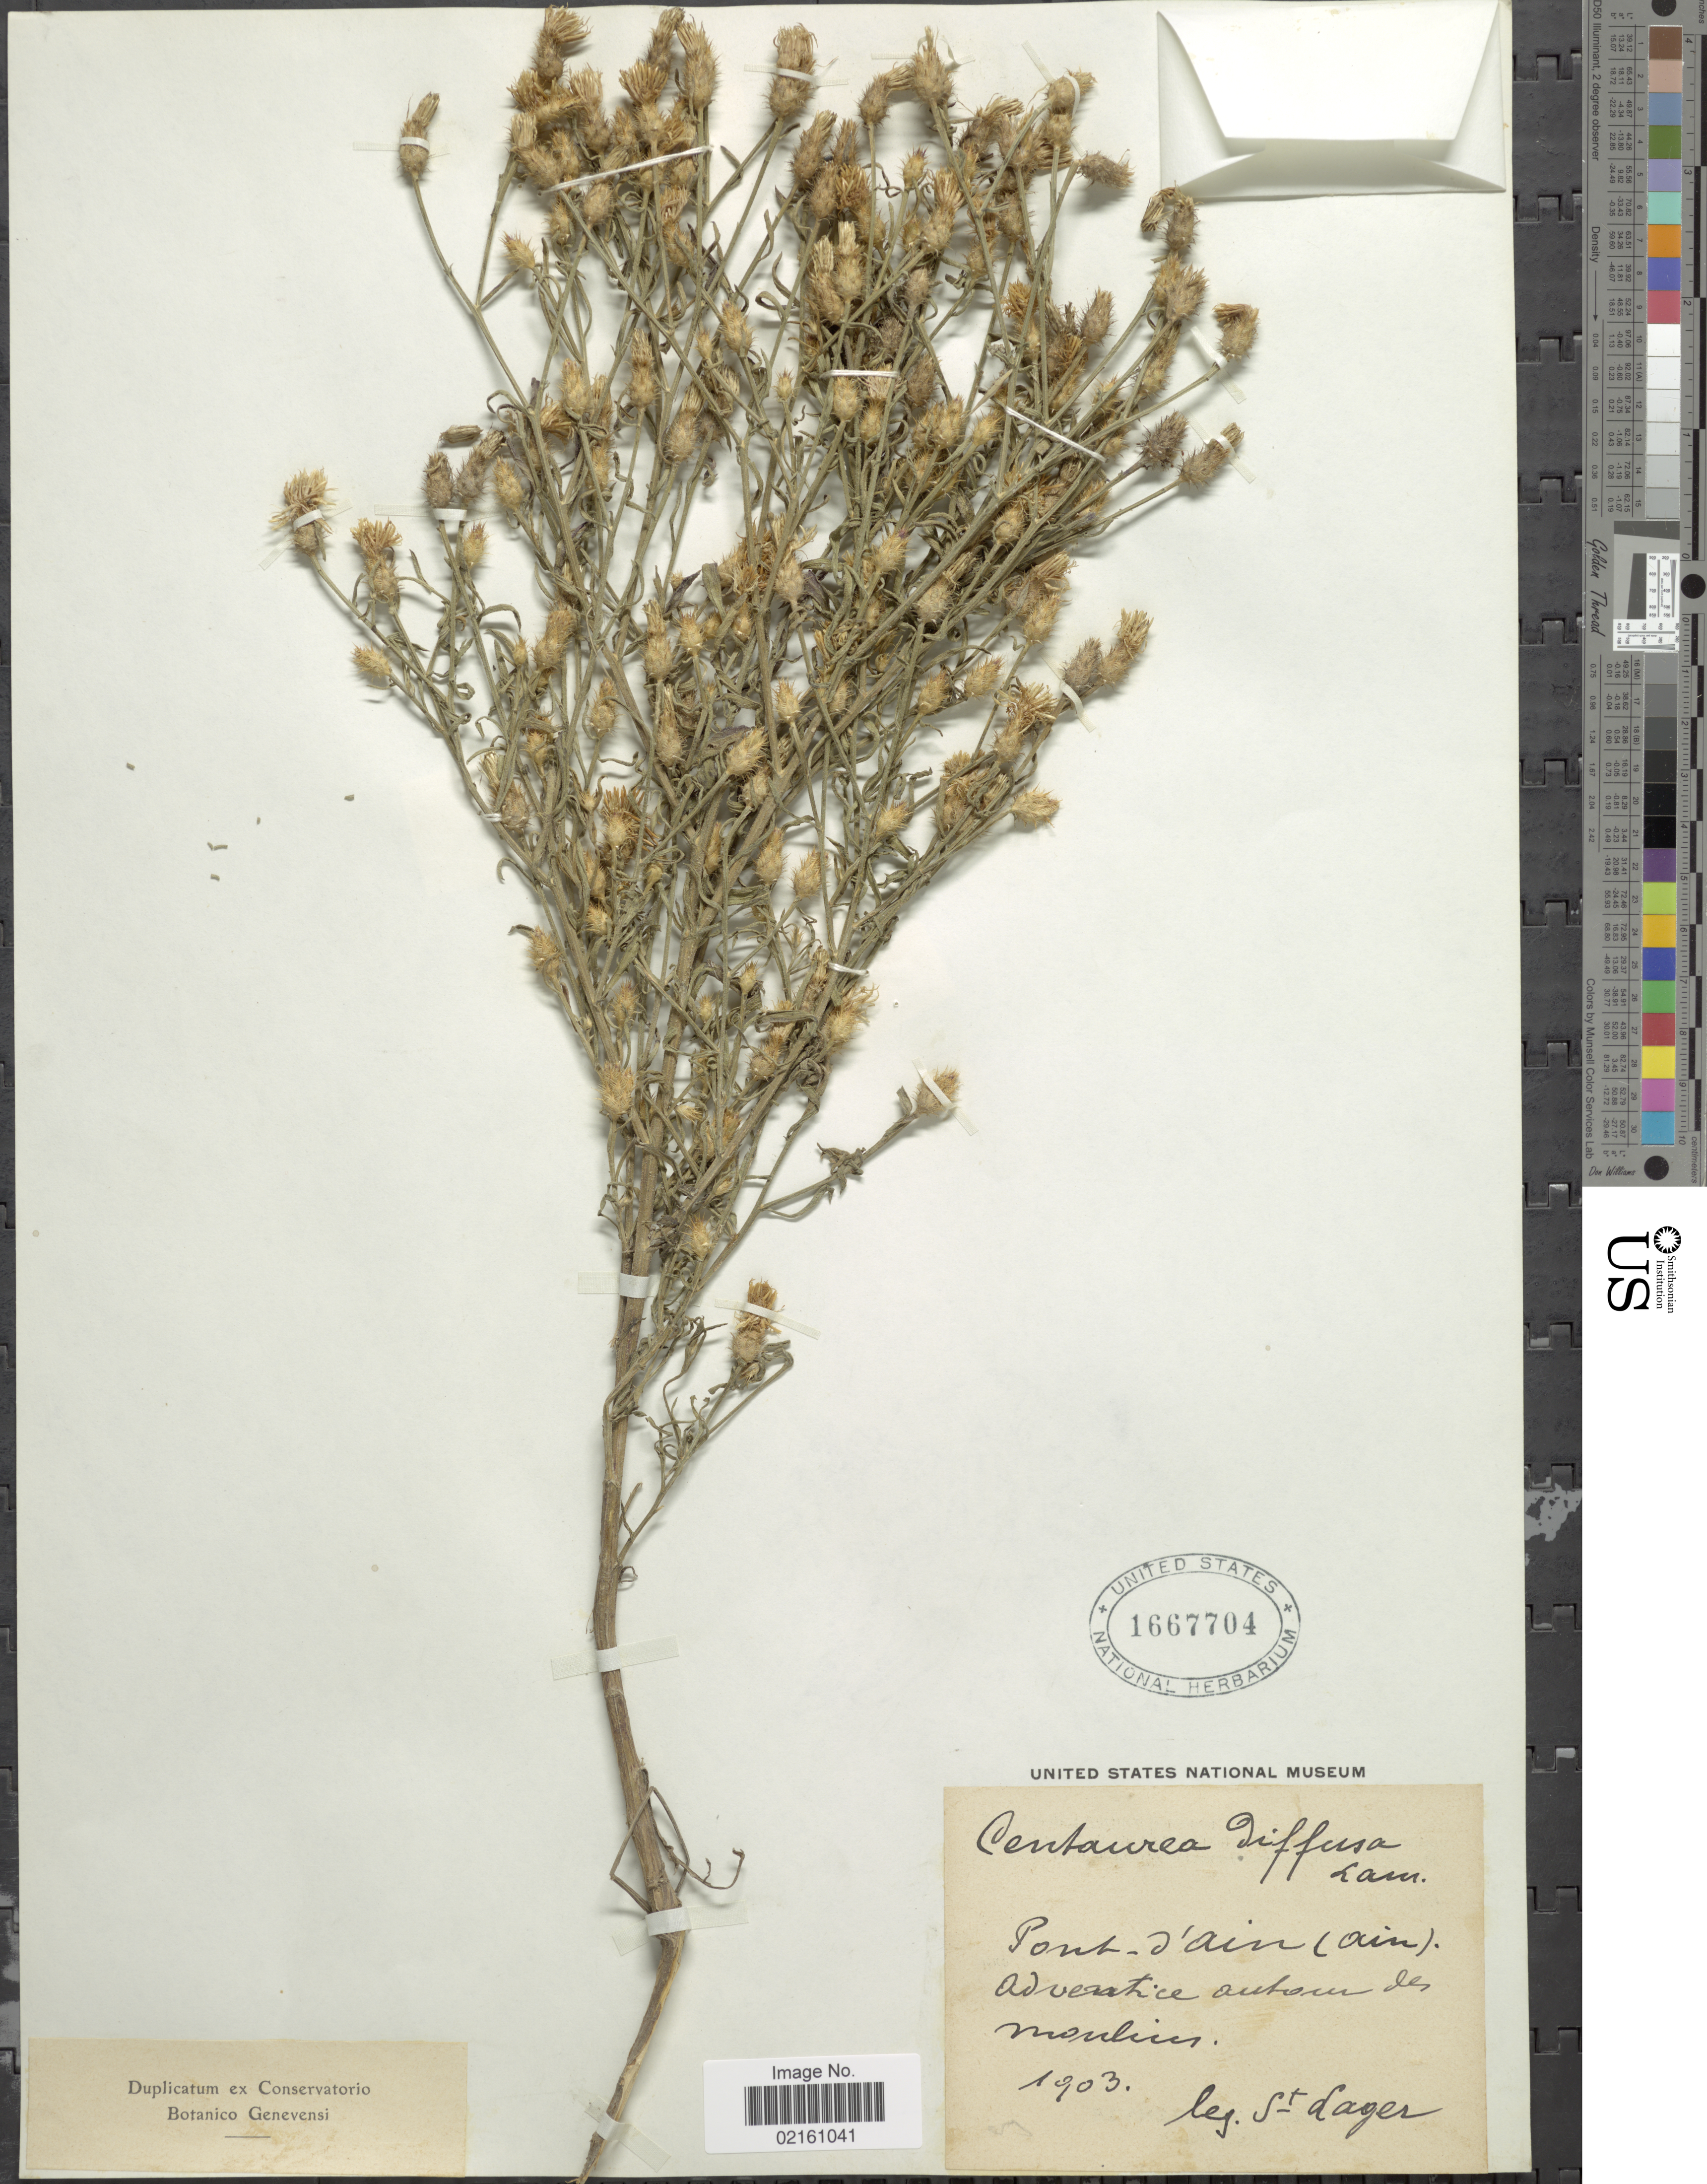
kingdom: Plantae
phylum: Tracheophyta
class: Magnoliopsida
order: Asterales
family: Asteraceae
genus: Centaurea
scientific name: Centaurea diffusa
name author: Lam.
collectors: -. St. Lager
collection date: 1903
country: France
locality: Pont-d'Ain (Ain)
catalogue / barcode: US 1667704